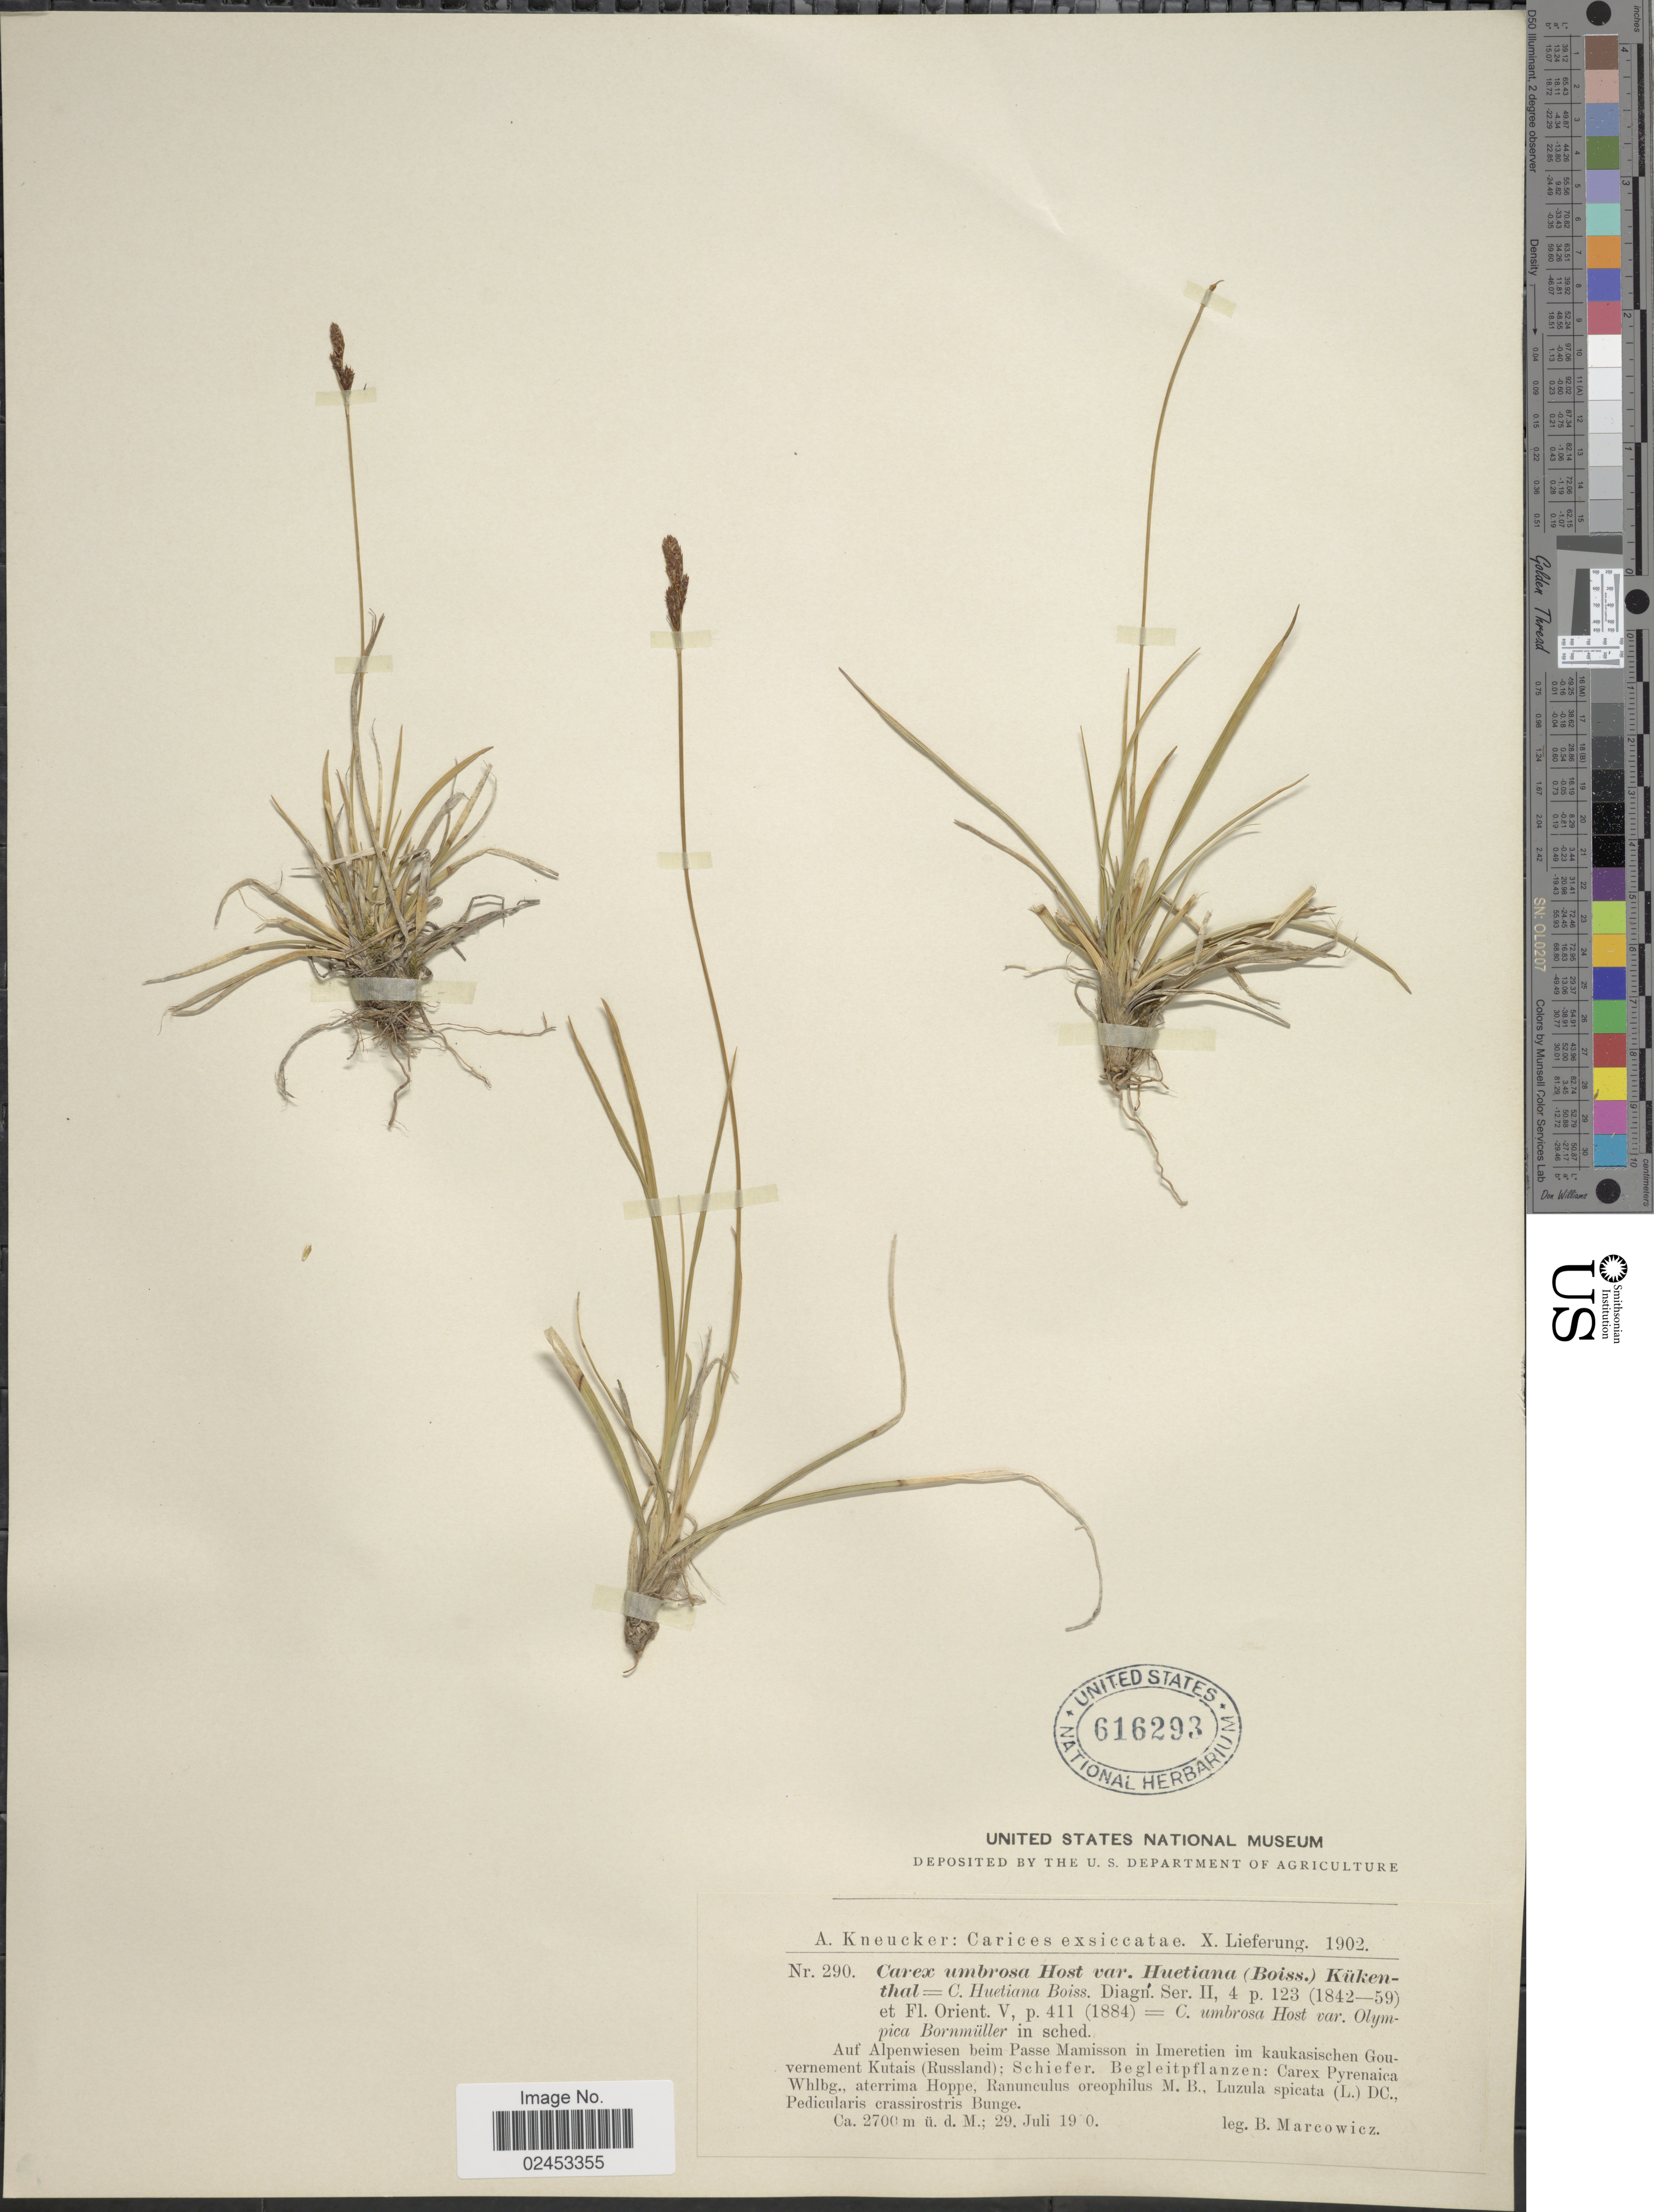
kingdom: Plantae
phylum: Tracheophyta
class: Liliopsida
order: Poales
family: Cyperaceae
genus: Carex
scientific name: Carex umbrosa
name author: Host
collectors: B. Marcowicz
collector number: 290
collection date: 1900-07-29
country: Russian Federation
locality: Auf Alpen Wiesen beim Passe Mamisson in Imeretien im kaukasischen Gouvernement Kutais (Russland); Schiefer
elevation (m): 2700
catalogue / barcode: US 616293